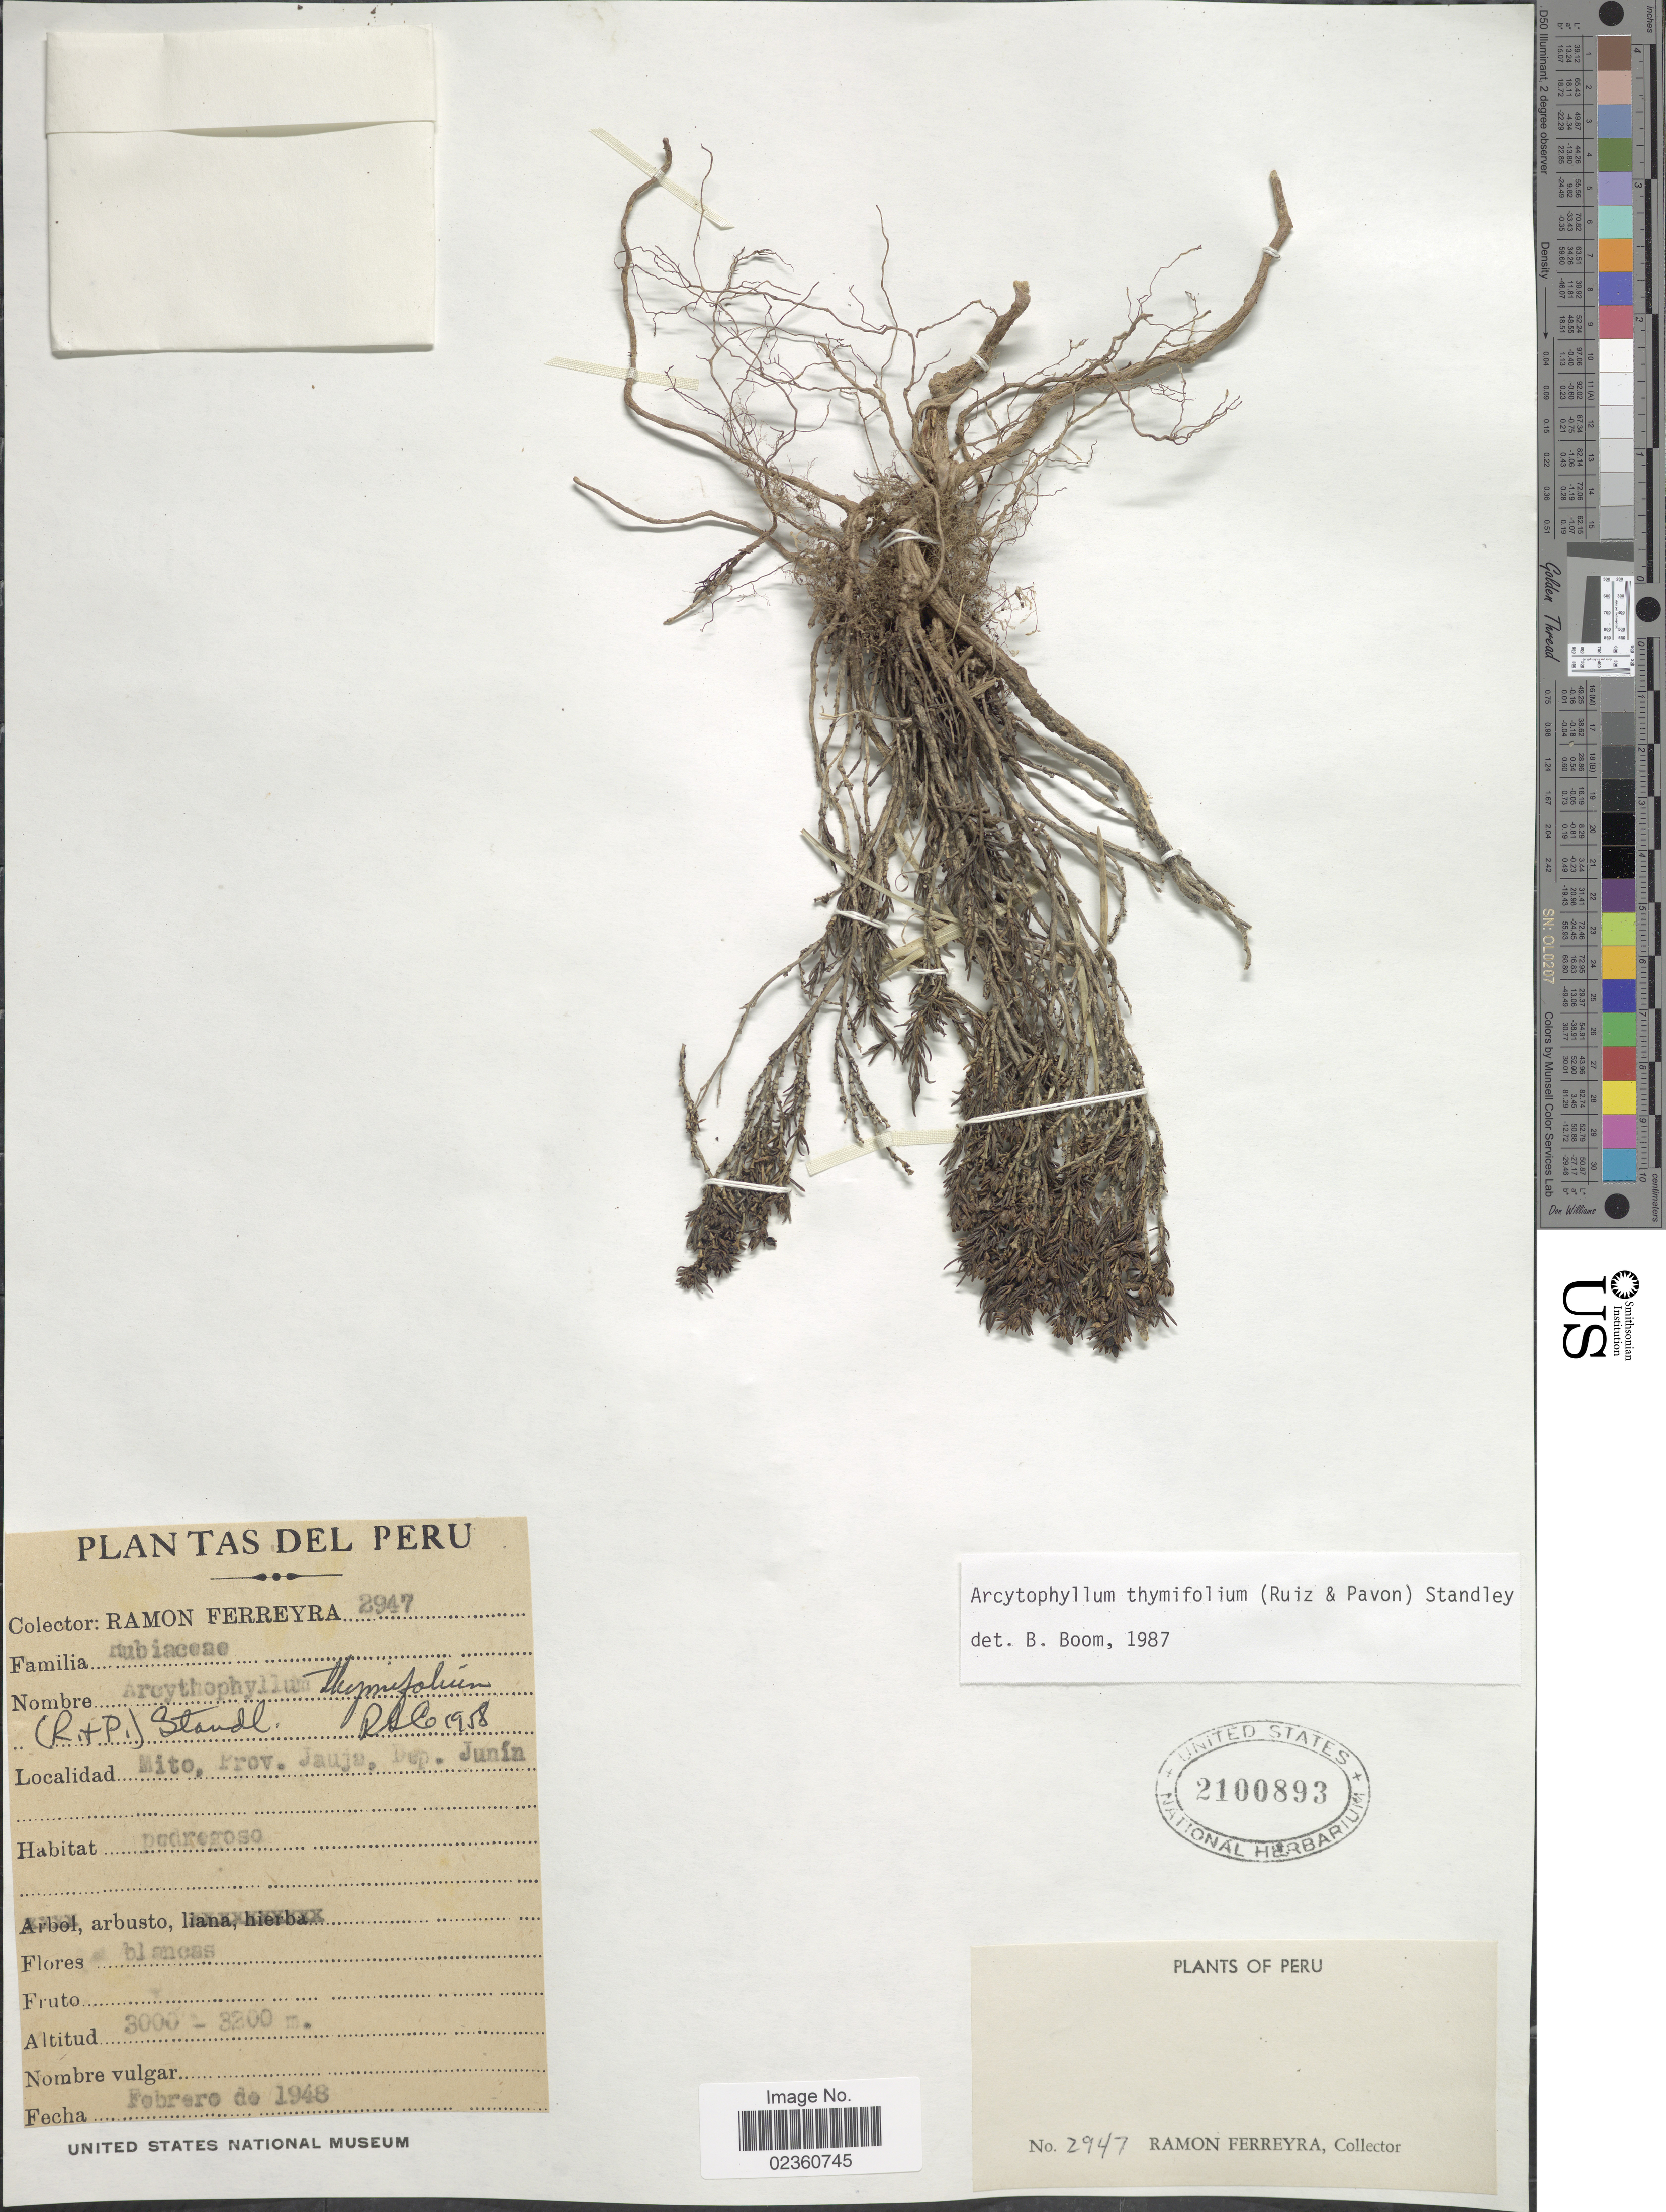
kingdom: Plantae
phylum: Tracheophyta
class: Magnoliopsida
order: Gentianales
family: Rubiaceae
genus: Arcytophyllum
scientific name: Arcytophyllum thymifolium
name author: (Ruiz & Pav.) Standl.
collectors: R. A. Ferreyra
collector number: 2947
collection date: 1948-02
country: Peru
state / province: Junín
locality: Mito, Prov. Jauja, Dep. Junín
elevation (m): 3000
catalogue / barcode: US 2100893